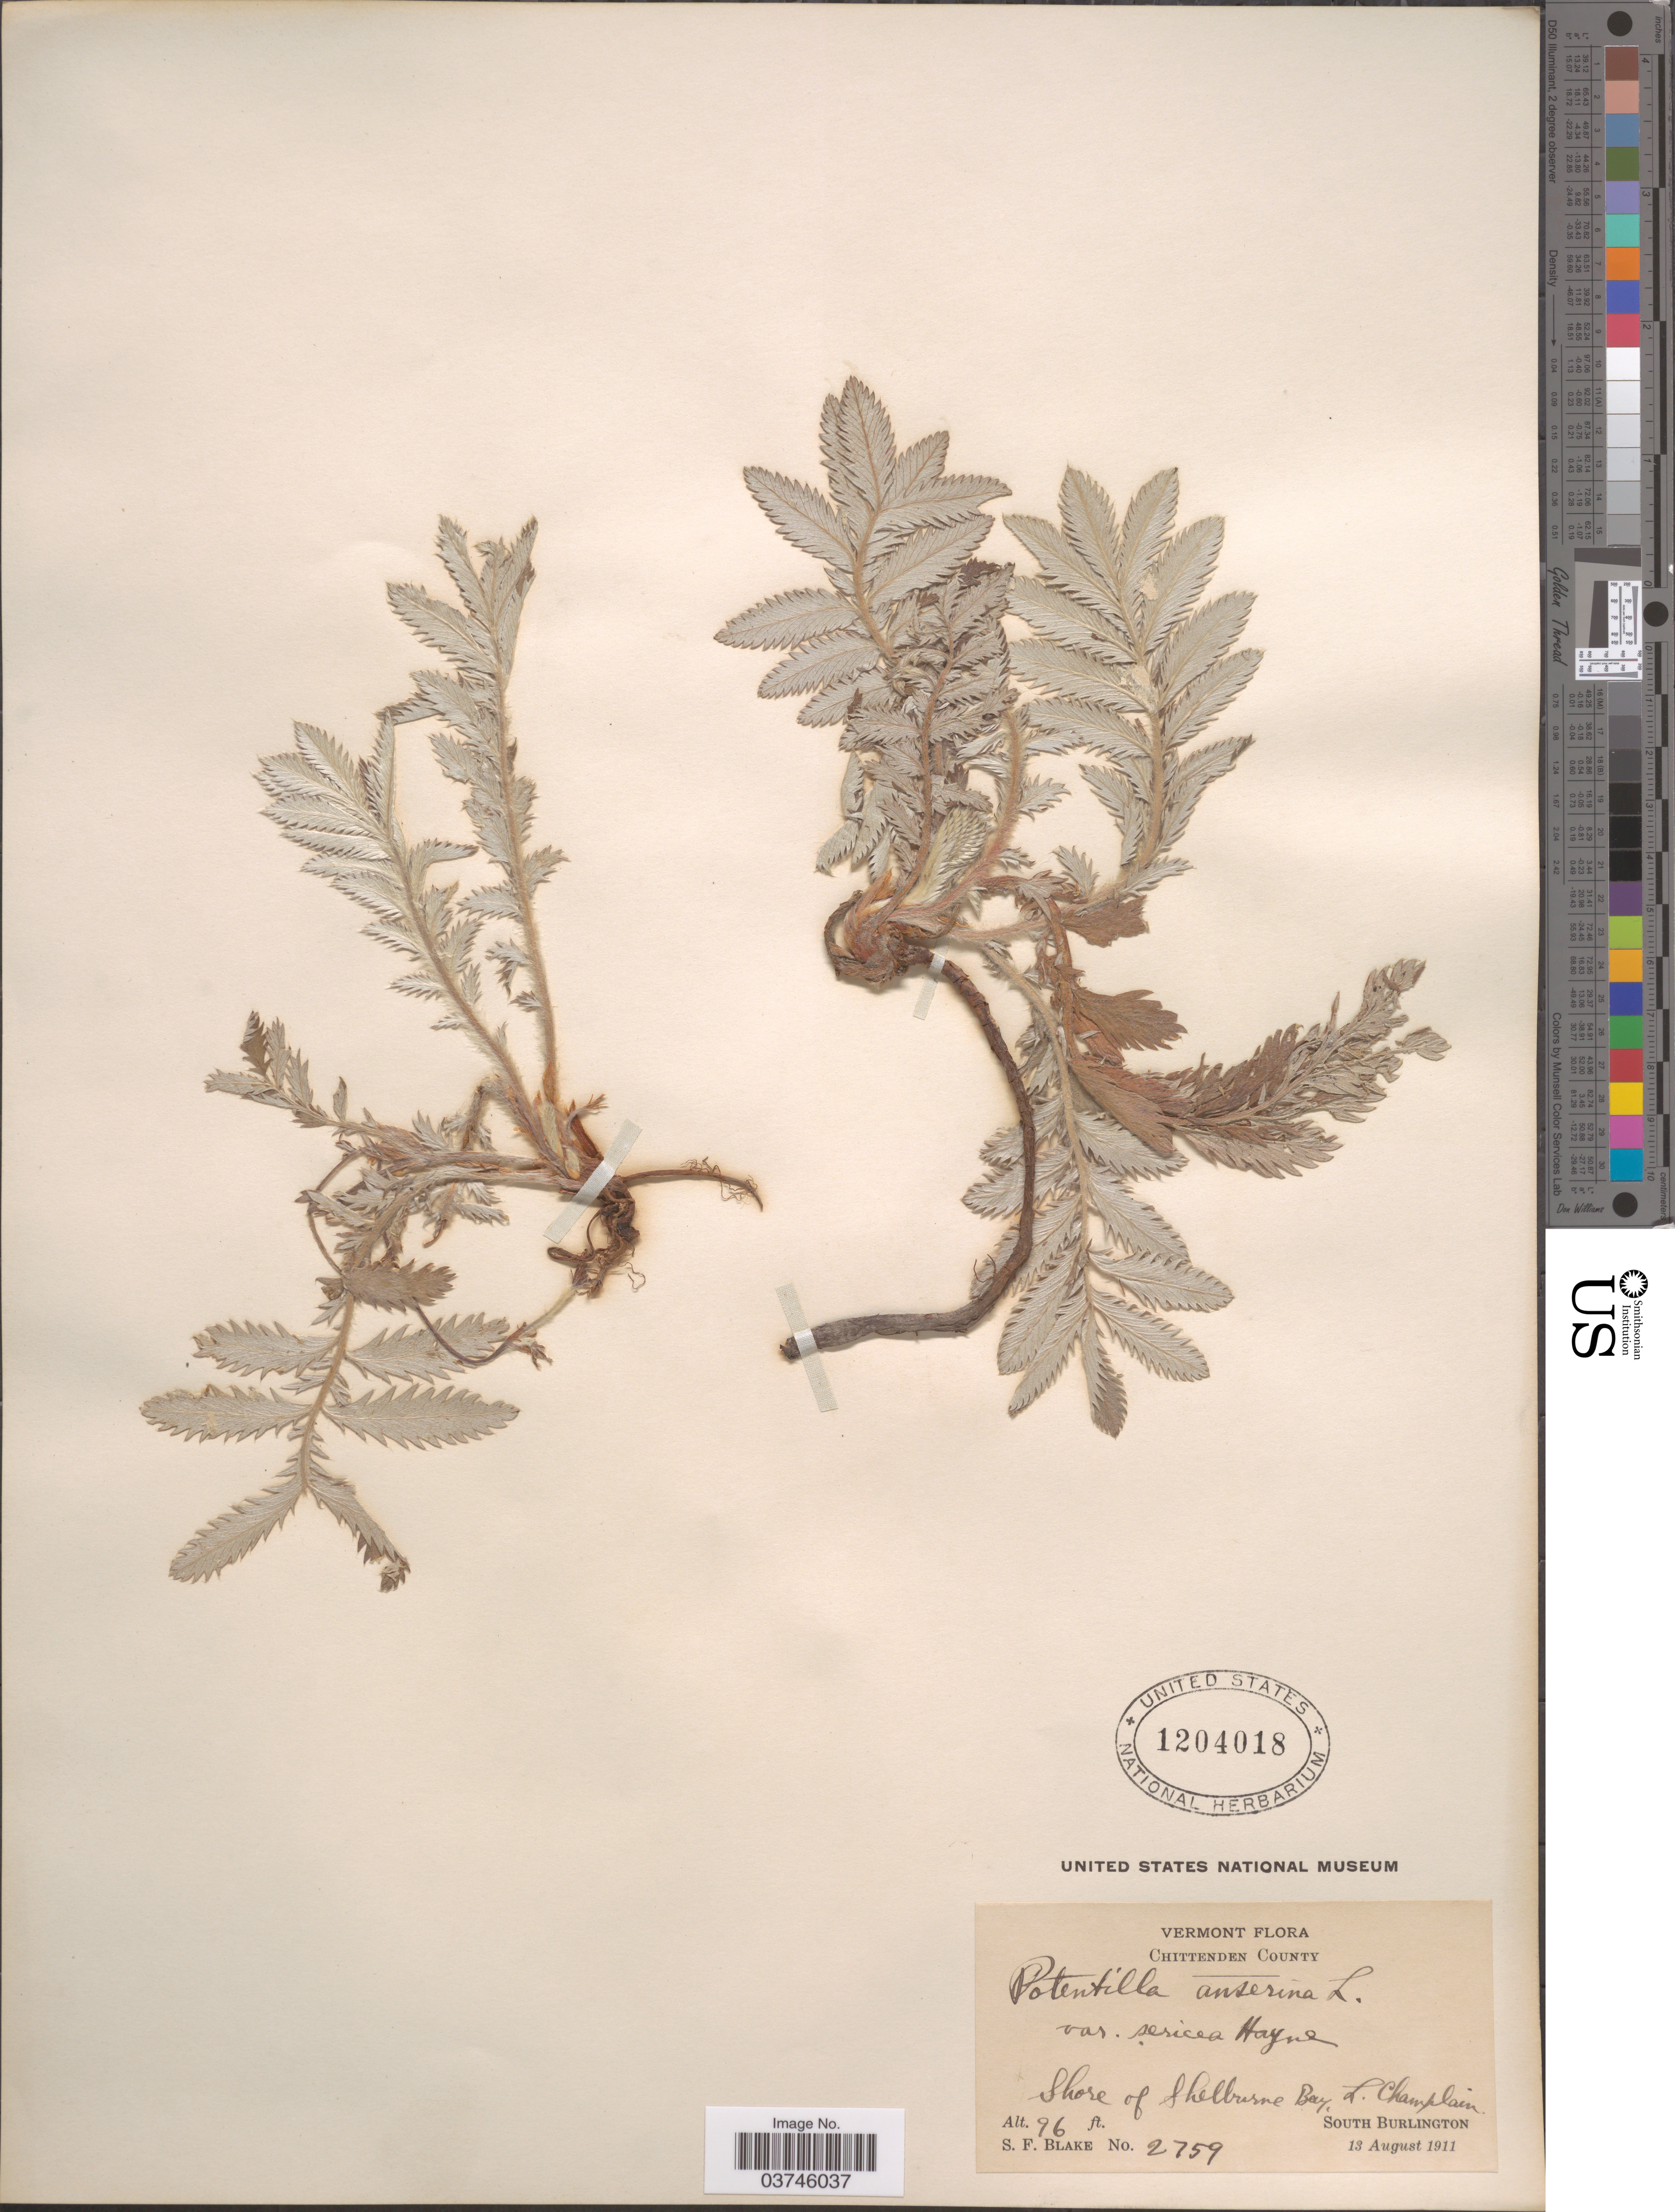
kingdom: Plantae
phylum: Tracheophyta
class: Magnoliopsida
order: Rosales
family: Rosaceae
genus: Argentina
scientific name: Argentina anserina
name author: (L.) Rydb.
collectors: S. Blake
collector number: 2759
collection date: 1911-08-13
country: United States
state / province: Vermont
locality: Chittenden County. Shore of Shelburne Bay. L. Champlain. South Burlington.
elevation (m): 29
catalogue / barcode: US 1204018